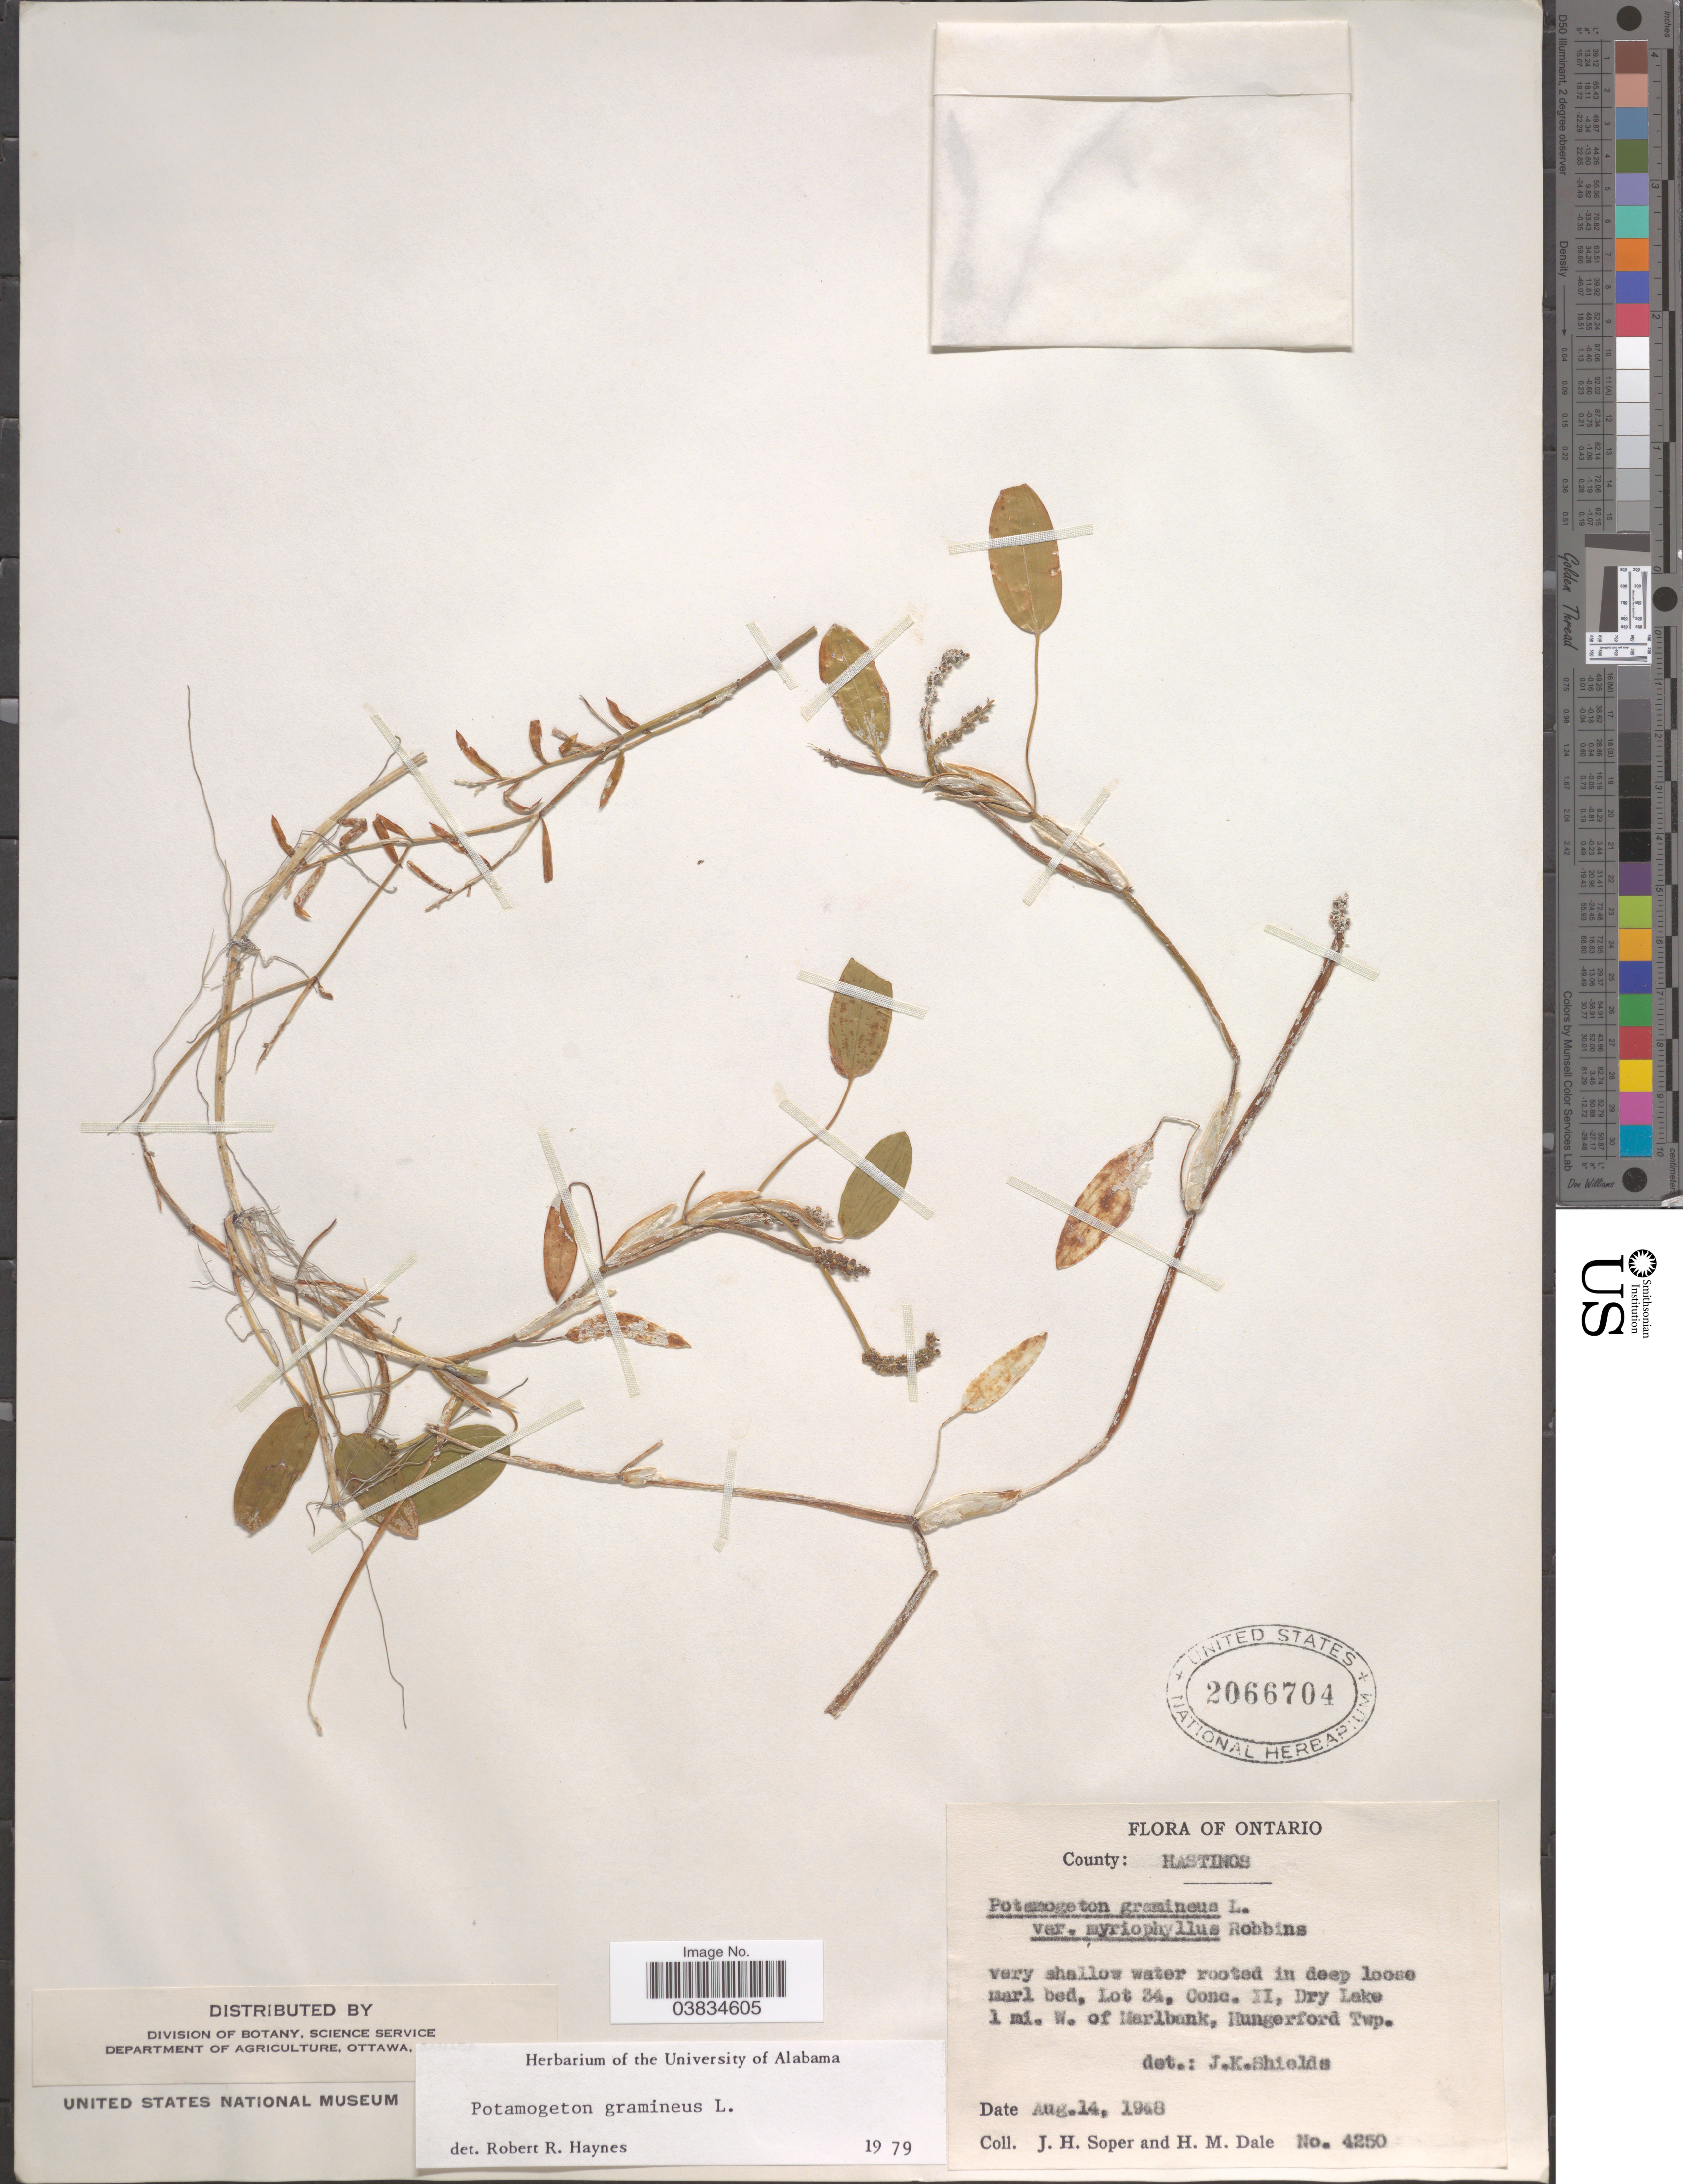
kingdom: Plantae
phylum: Tracheophyta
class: Liliopsida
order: Alismatales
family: Potamogetonaceae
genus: Potamogeton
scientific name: Potamogeton gramineus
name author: L.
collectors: J. H. Soper & H. M. Dale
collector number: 4250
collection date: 1948-08-14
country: Canada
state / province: Ontario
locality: County: Hastings. lot 34, Conc. II, Dry Lake 1 mi. W. of Marlbank, Hungerford Twp.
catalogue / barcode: US 2066704